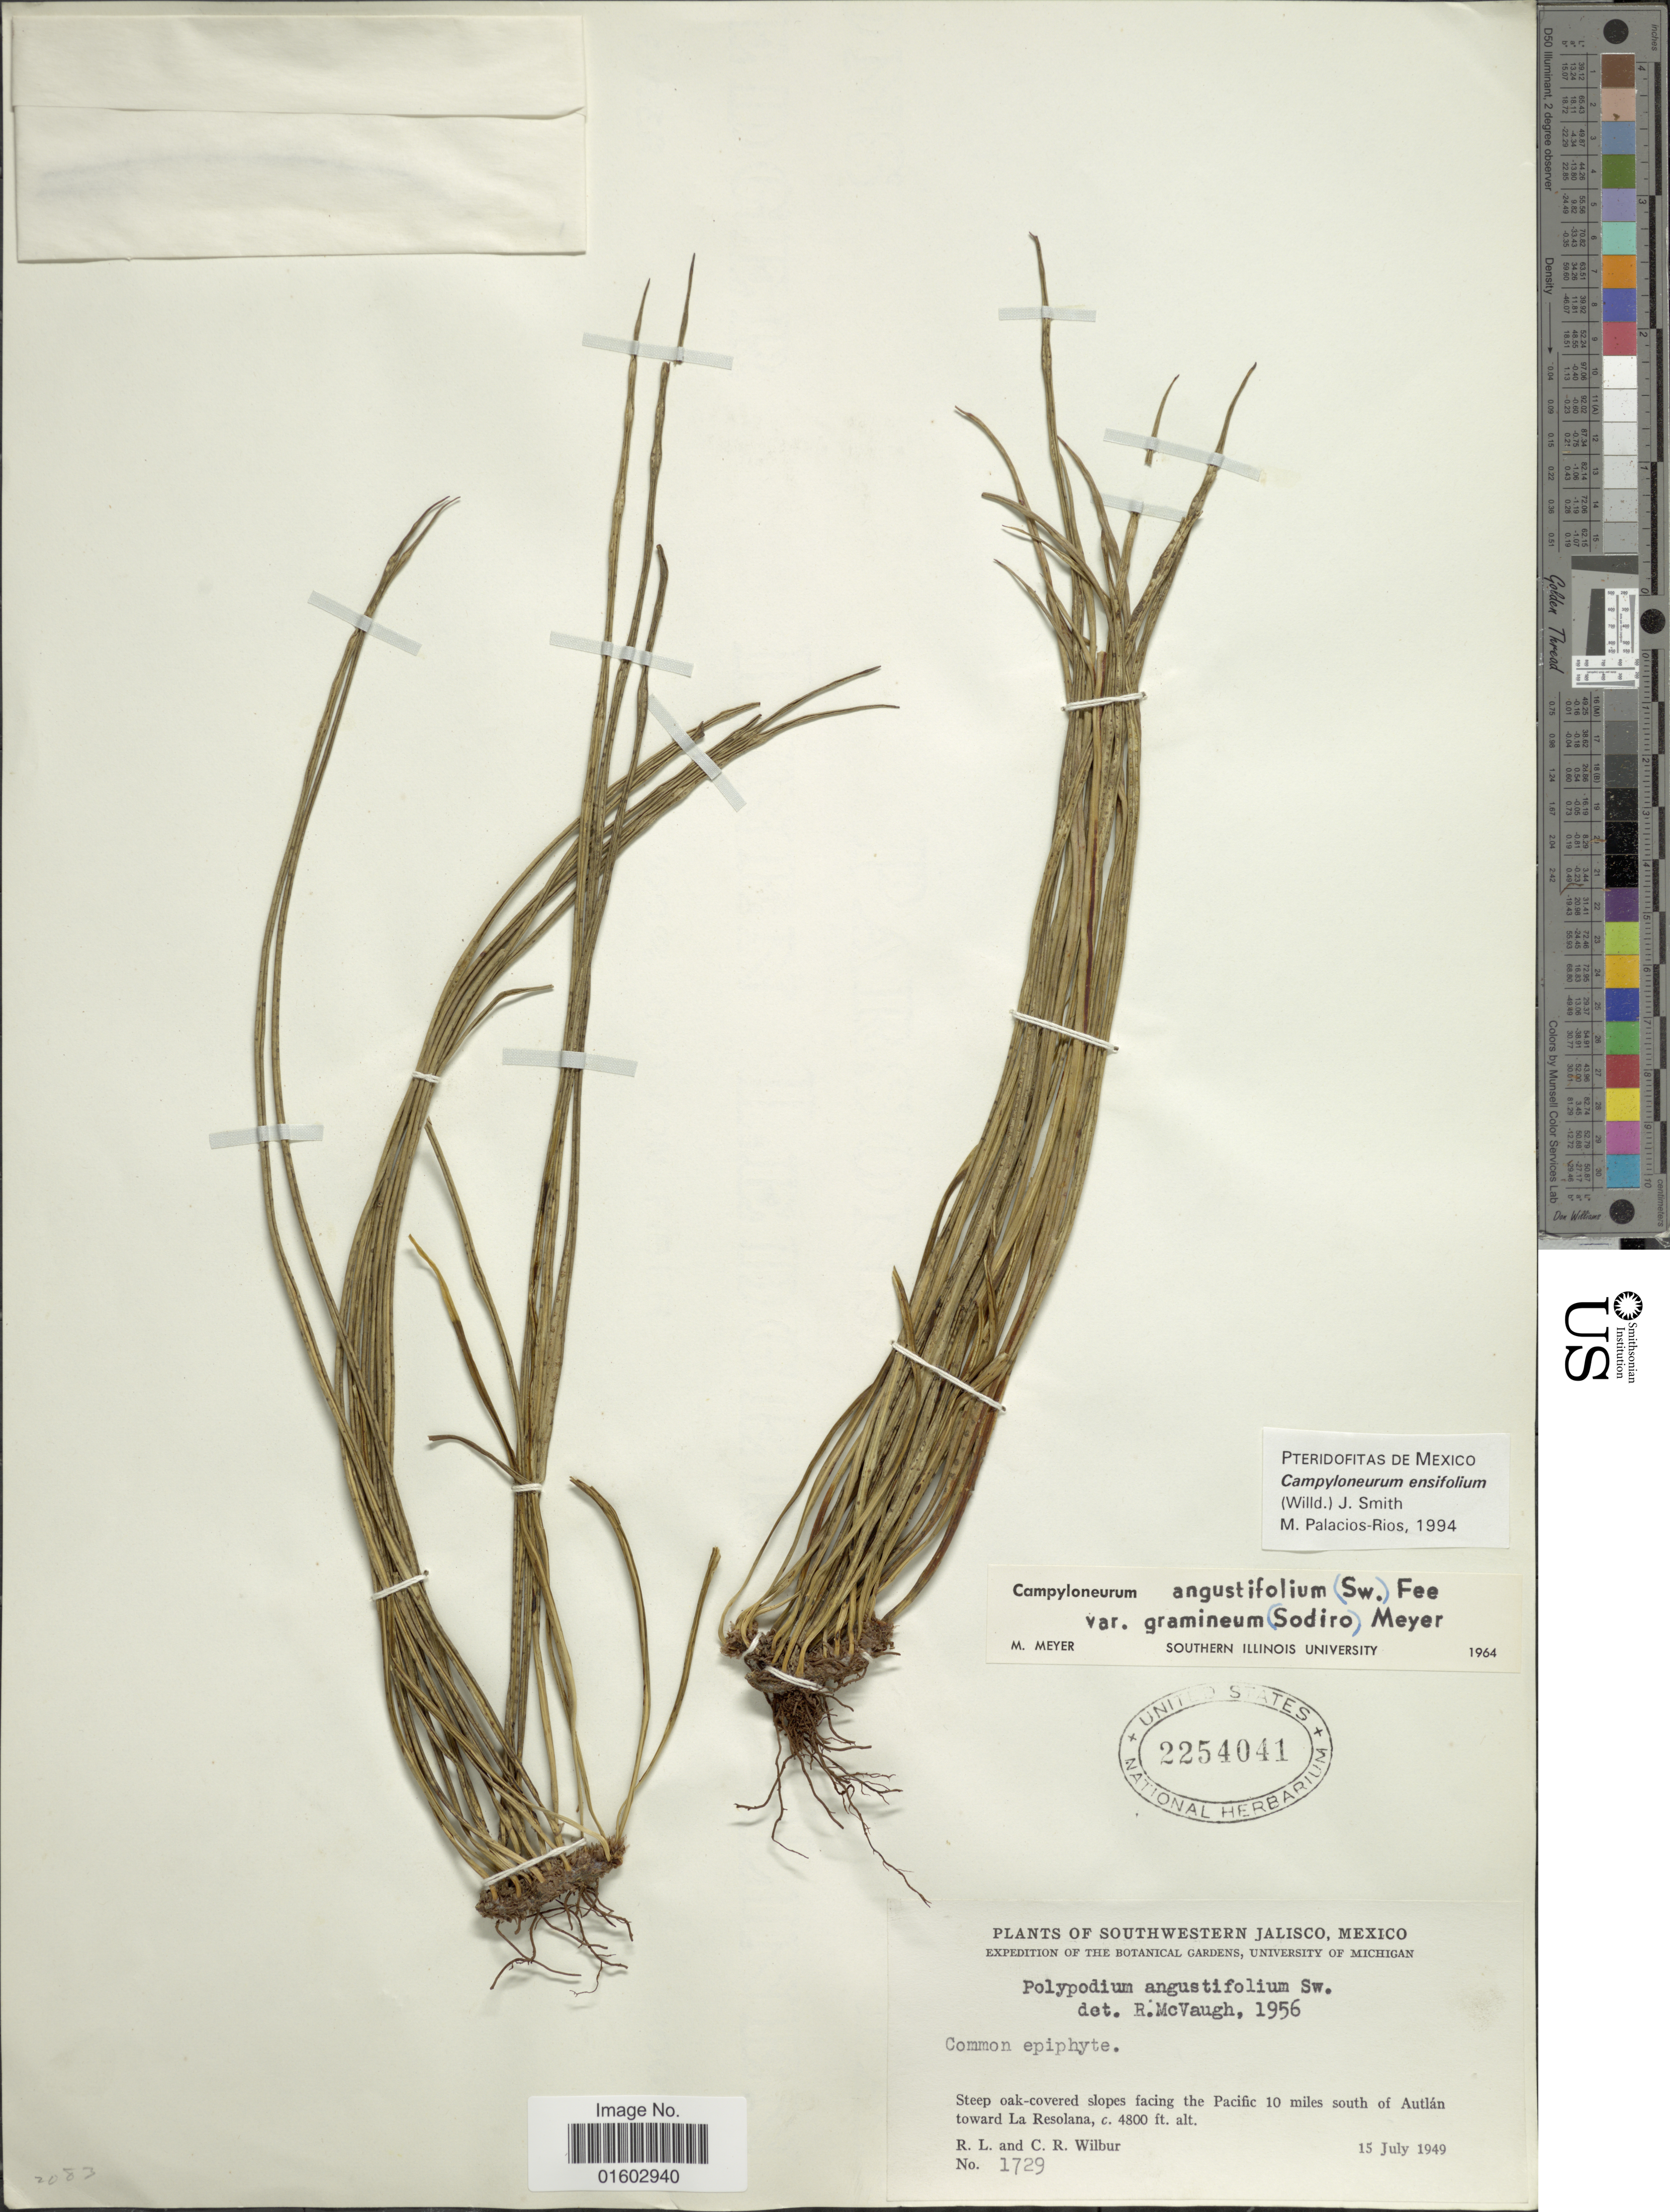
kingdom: Plantae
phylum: Tracheophyta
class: Polypodiopsida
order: Polypodiales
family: Polypodiaceae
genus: Campyloneurum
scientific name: Campyloneurum angustifolium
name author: (Sw.) Fée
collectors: R. L. Wilbur & C. Wilbur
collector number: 1729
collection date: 1949-07-15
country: Mexico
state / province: Jalisco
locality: Steep oak-covered slopes facing the Pacific 10 miles south of Autlan toward La Resolana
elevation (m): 1463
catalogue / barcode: US 2254041